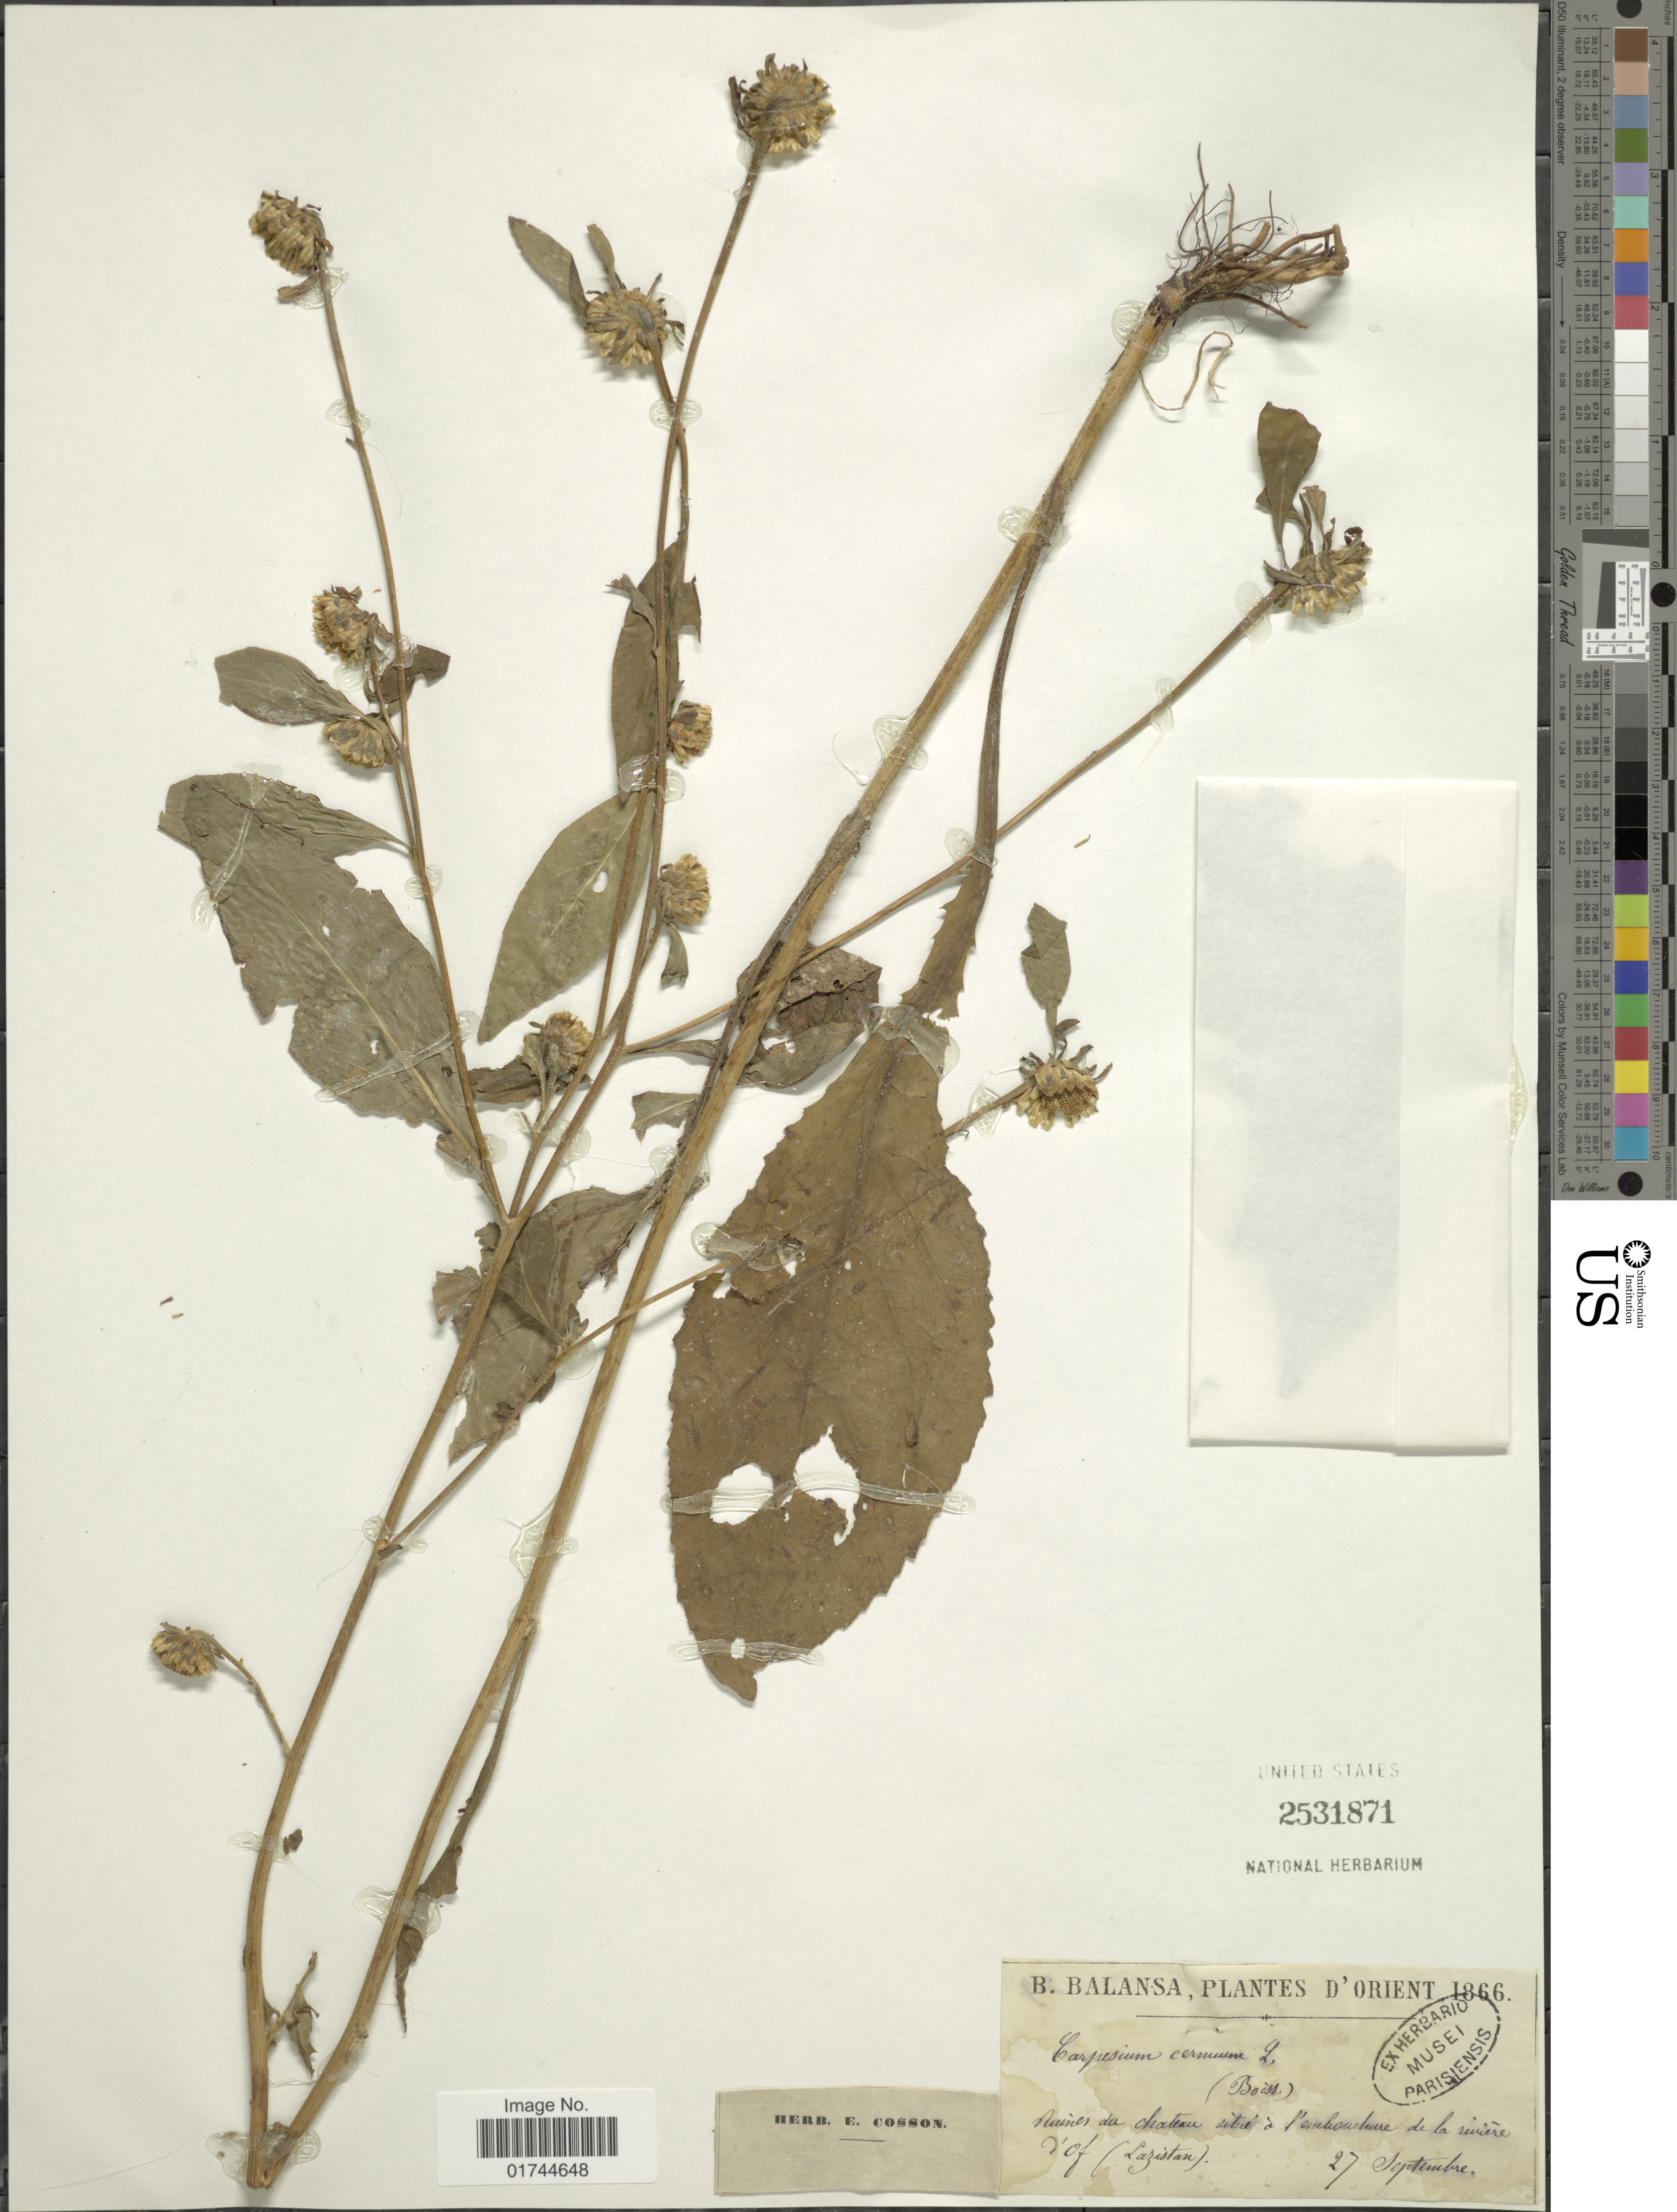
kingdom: Plantae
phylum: Tracheophyta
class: Magnoliopsida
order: Asterales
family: Asteraceae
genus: Carpesium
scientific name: Carpesium cernum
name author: L.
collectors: B. Balansa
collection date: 1866-09-27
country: Turkey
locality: Orient, Awnes du chateau zitie a P'emchouhare de la riviere s'of ( Lazistan ) [interpreted]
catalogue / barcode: US 2531871